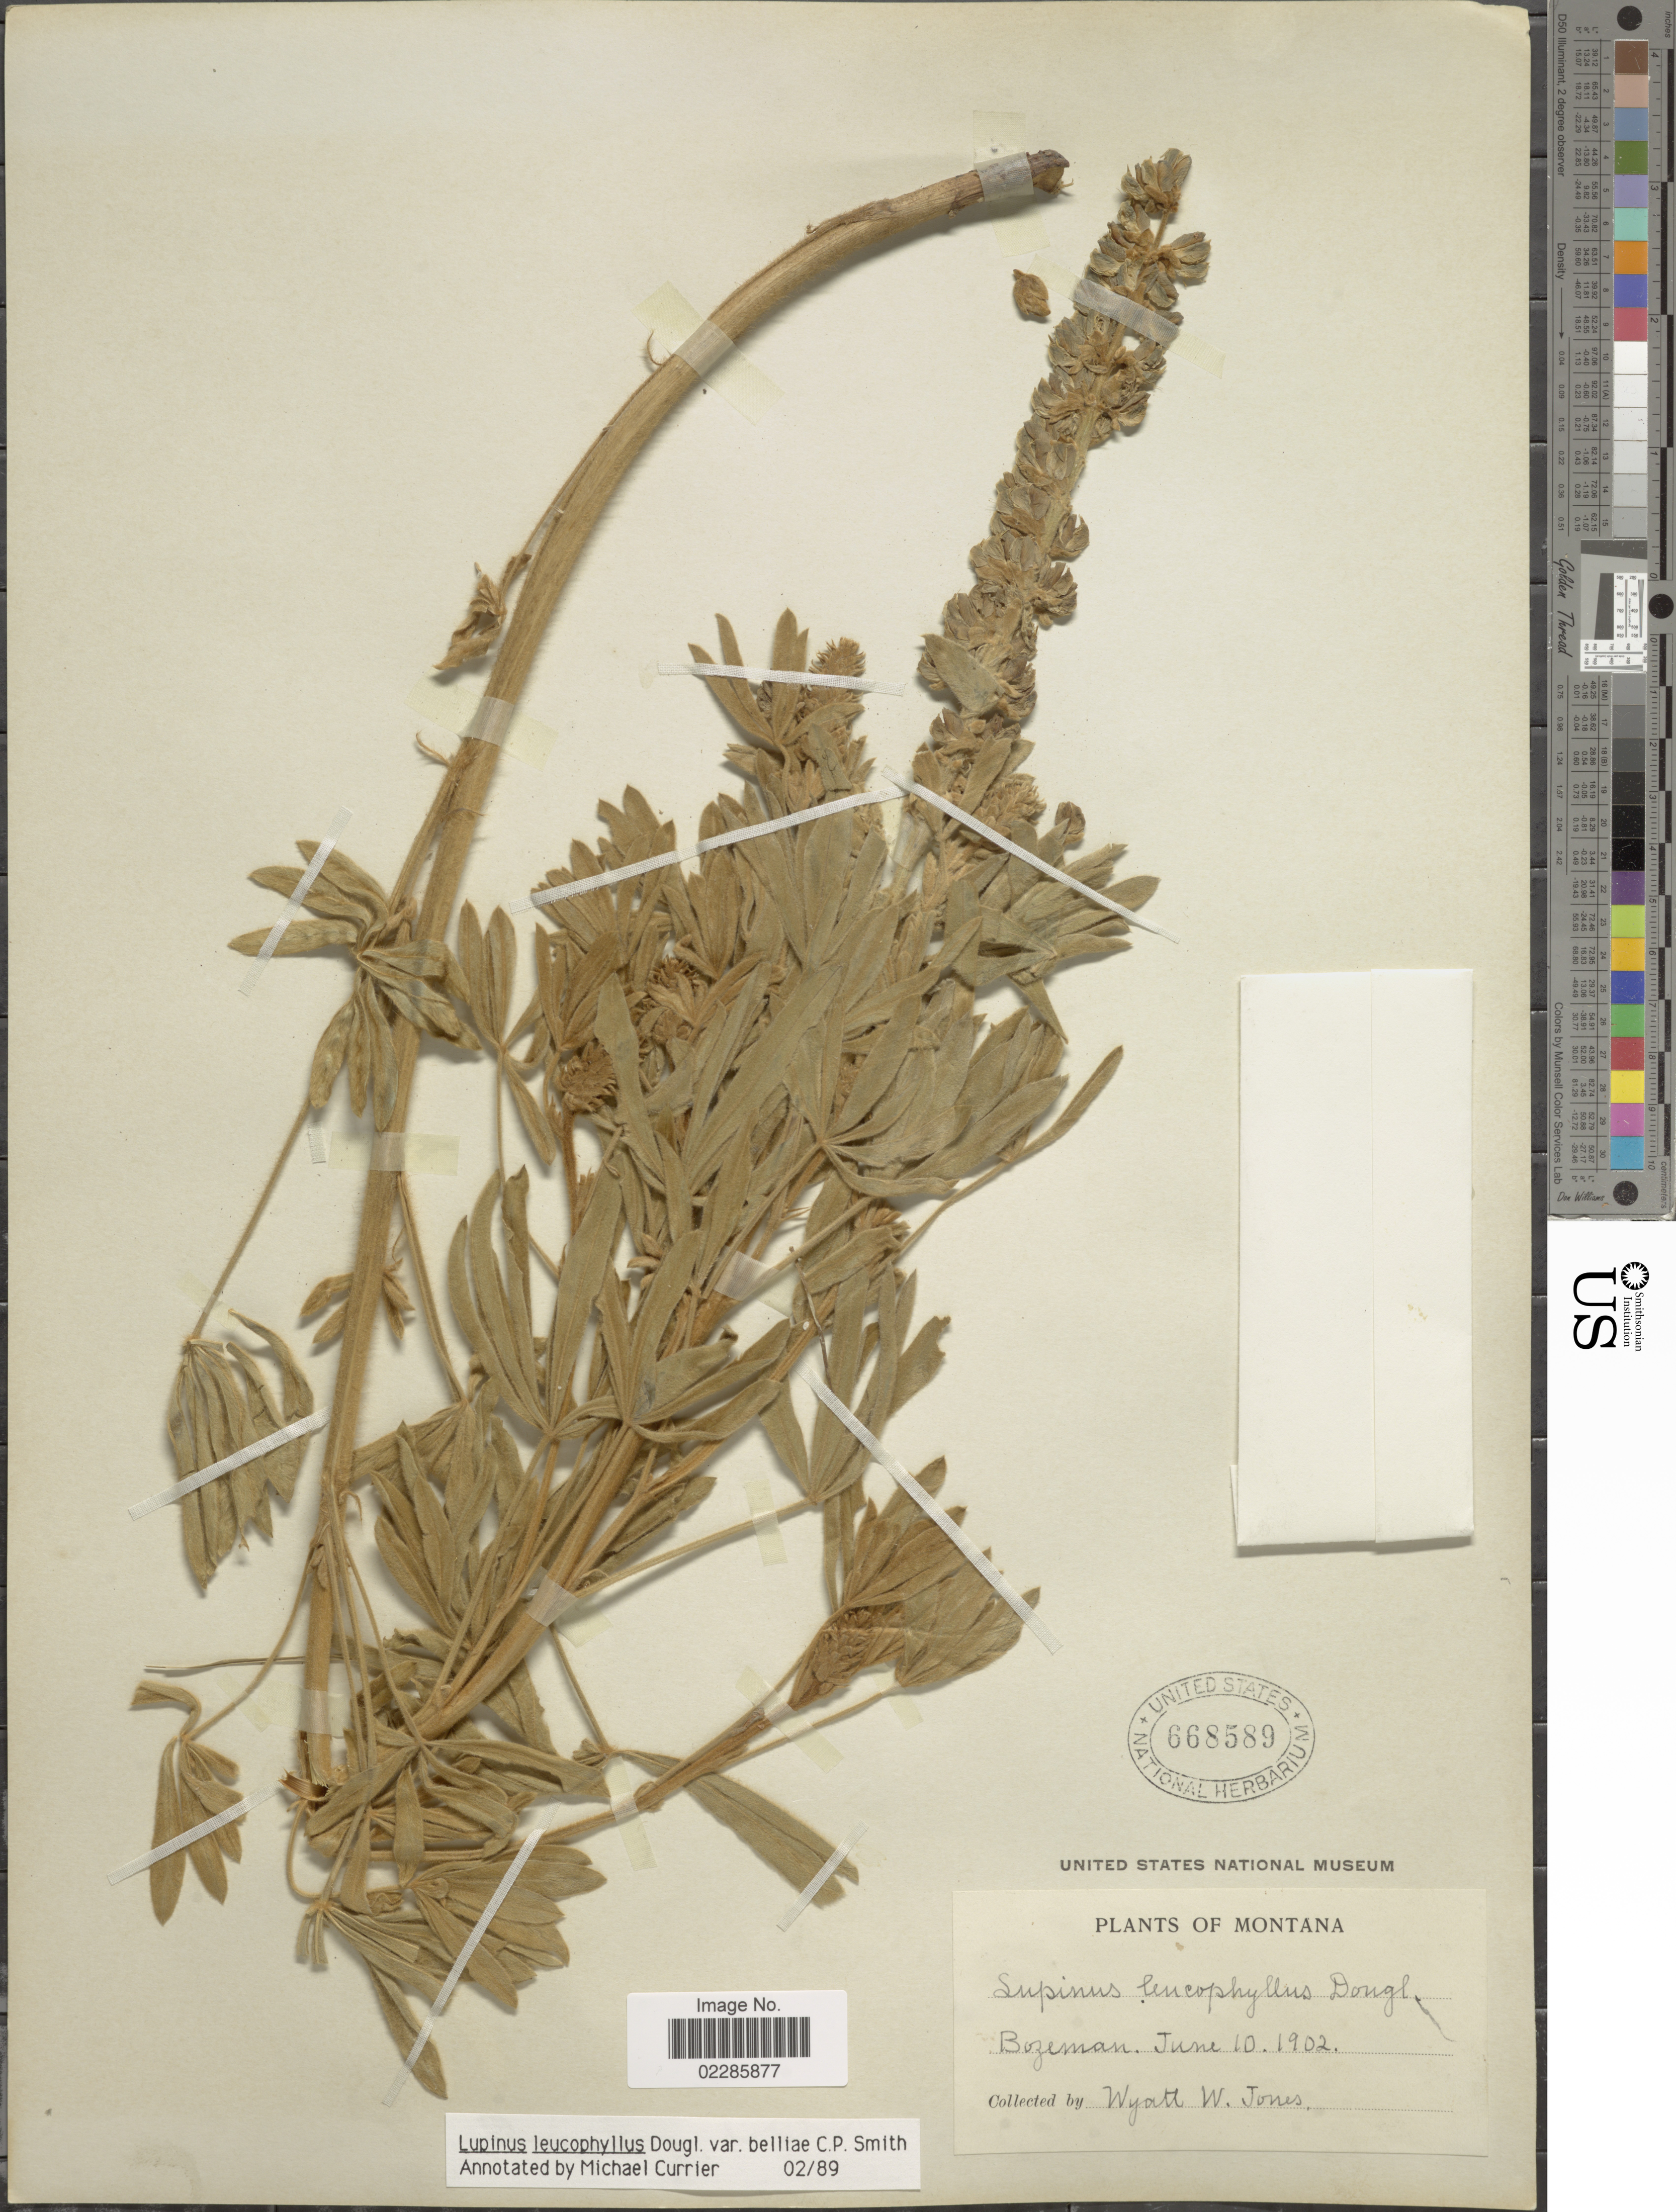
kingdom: Plantae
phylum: Tracheophyta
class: Magnoliopsida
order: Fabales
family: Fabaceae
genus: Lupinus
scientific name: Lupinus leucophyllus var. belliae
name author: C.P. Sm.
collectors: W. W. Jones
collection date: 1902-06-10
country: United States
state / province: Montana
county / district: Gallatin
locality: Bozeman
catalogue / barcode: US 668589